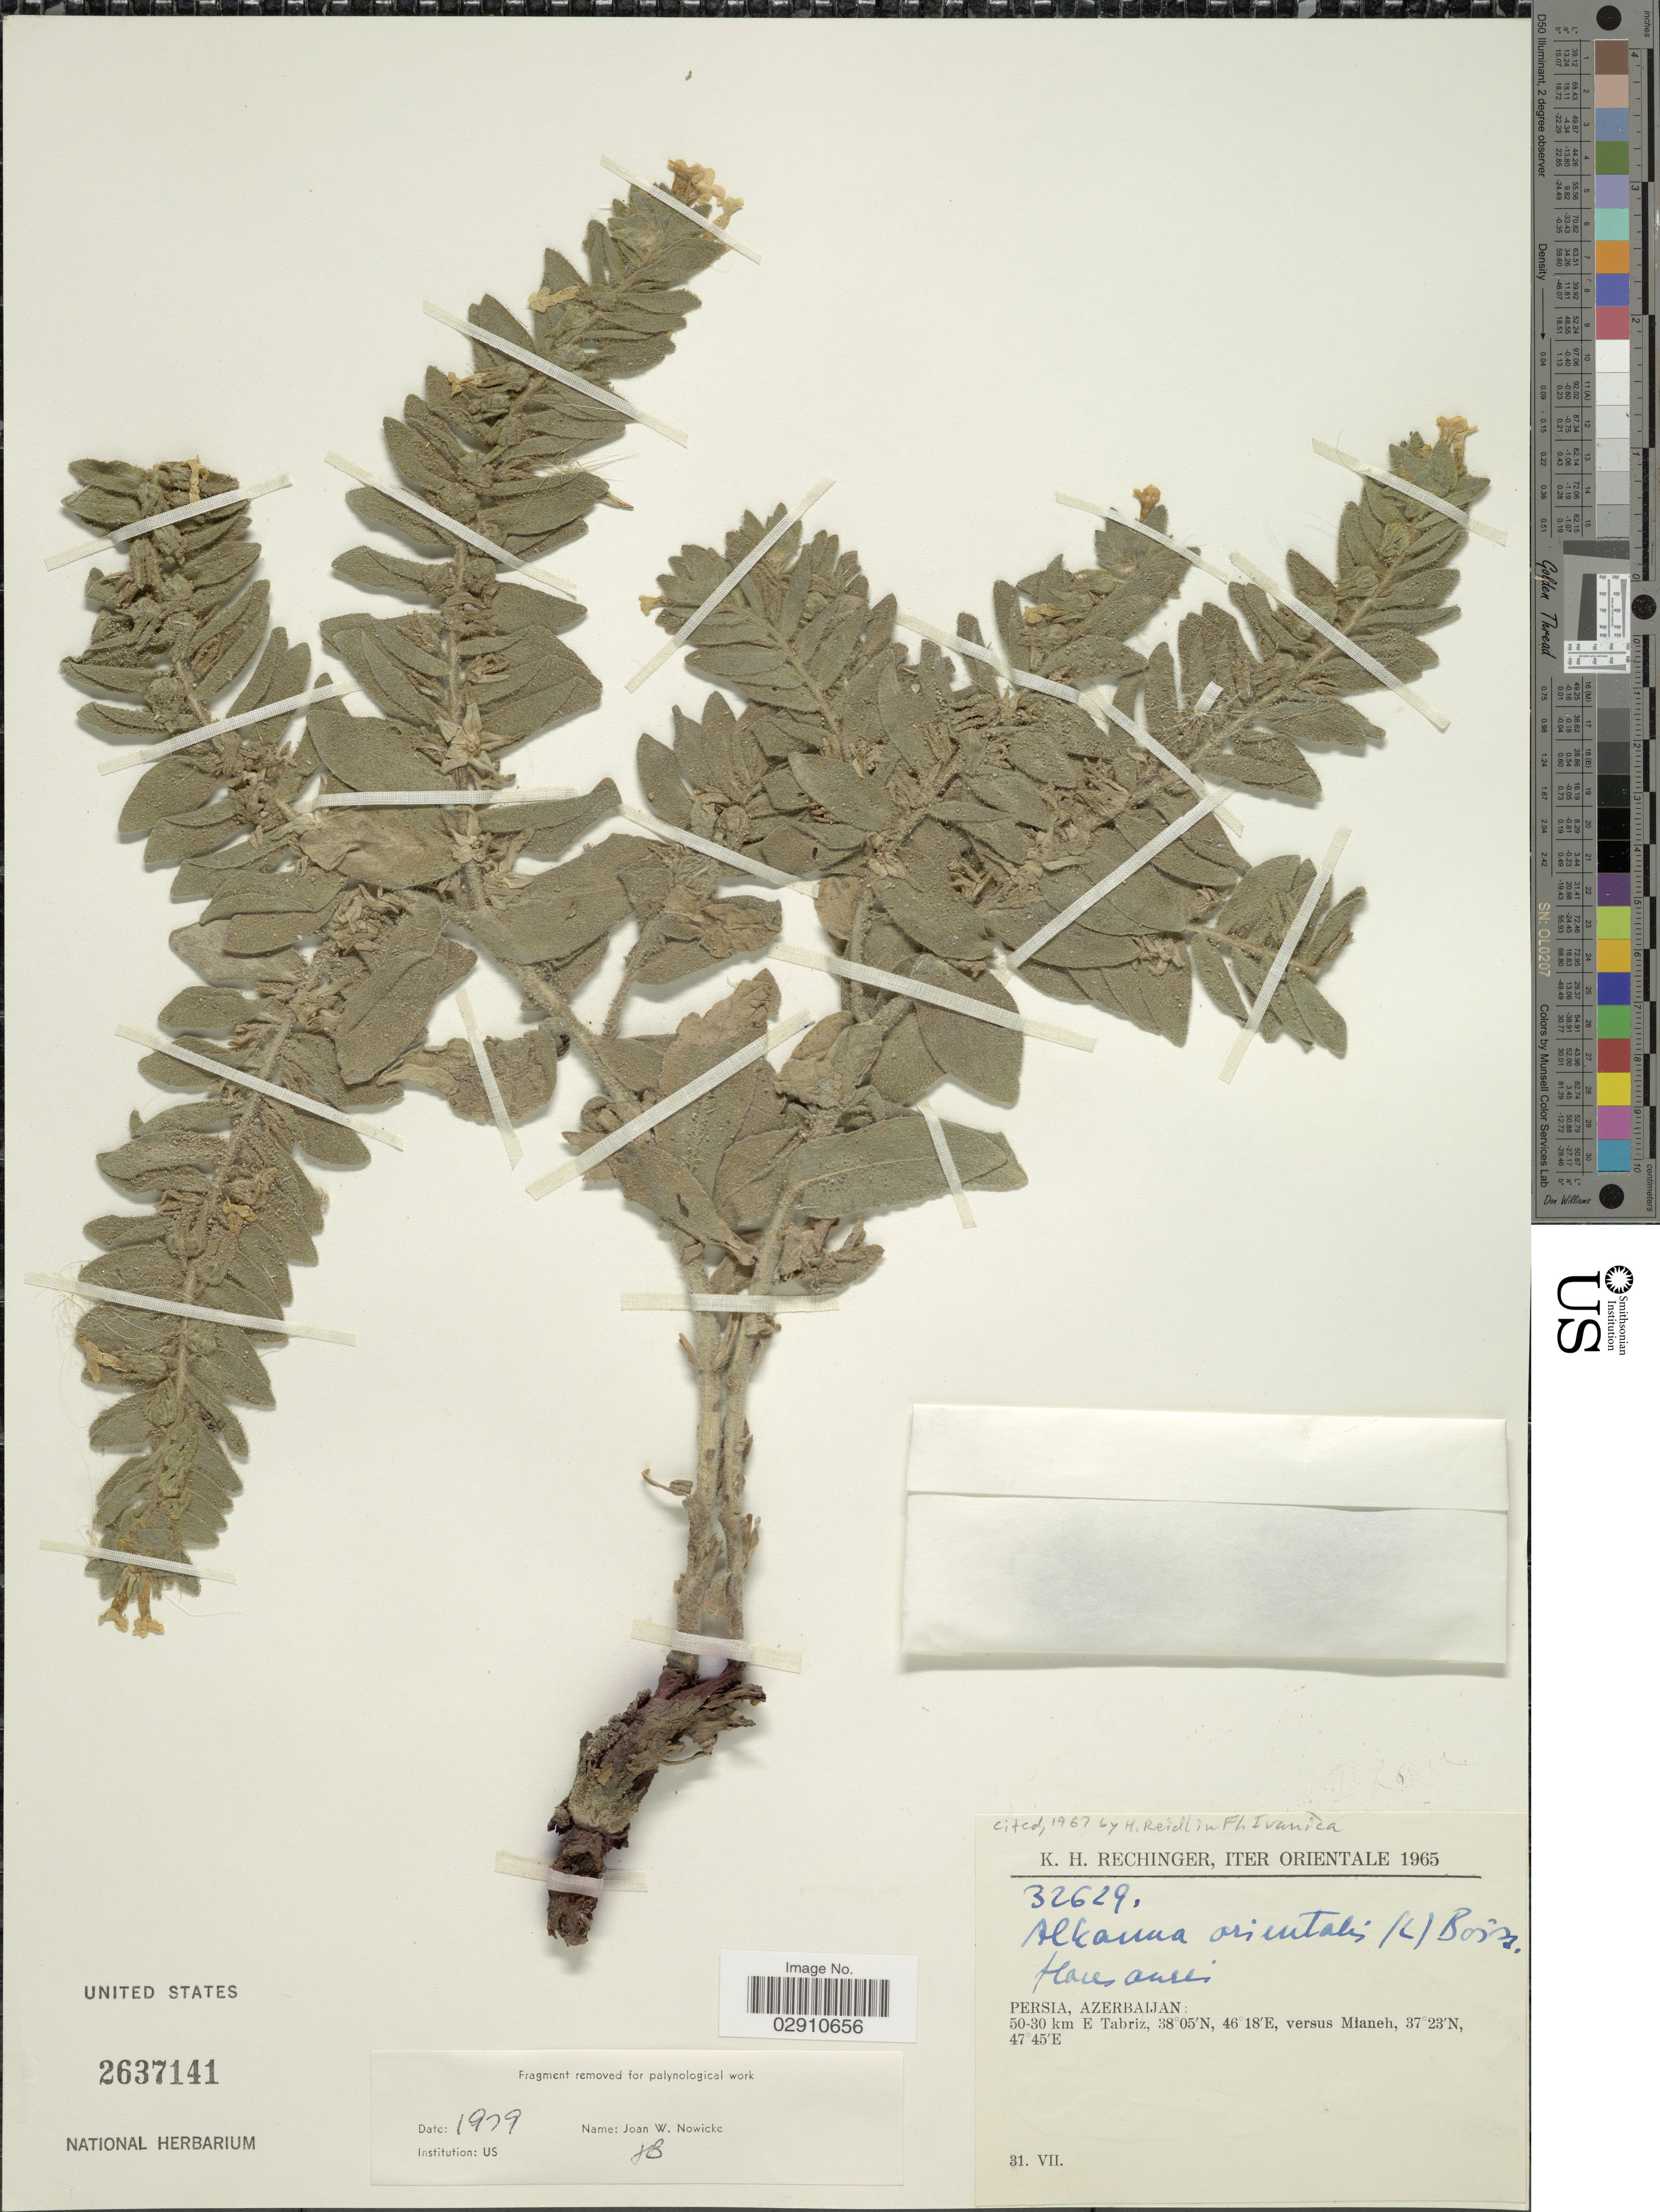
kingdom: Plantae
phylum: Tracheophyta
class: Magnoliopsida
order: Boraginales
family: Boraginaceae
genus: Alkanna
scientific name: Alkanna orientalis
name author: (L.) Boiss.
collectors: K. H. Rechinger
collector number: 32629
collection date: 1965-07-31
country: Iran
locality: Persia, Azerbaijan: 50-30 km E Tabriz, versus Mtaneh.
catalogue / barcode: US 2637141